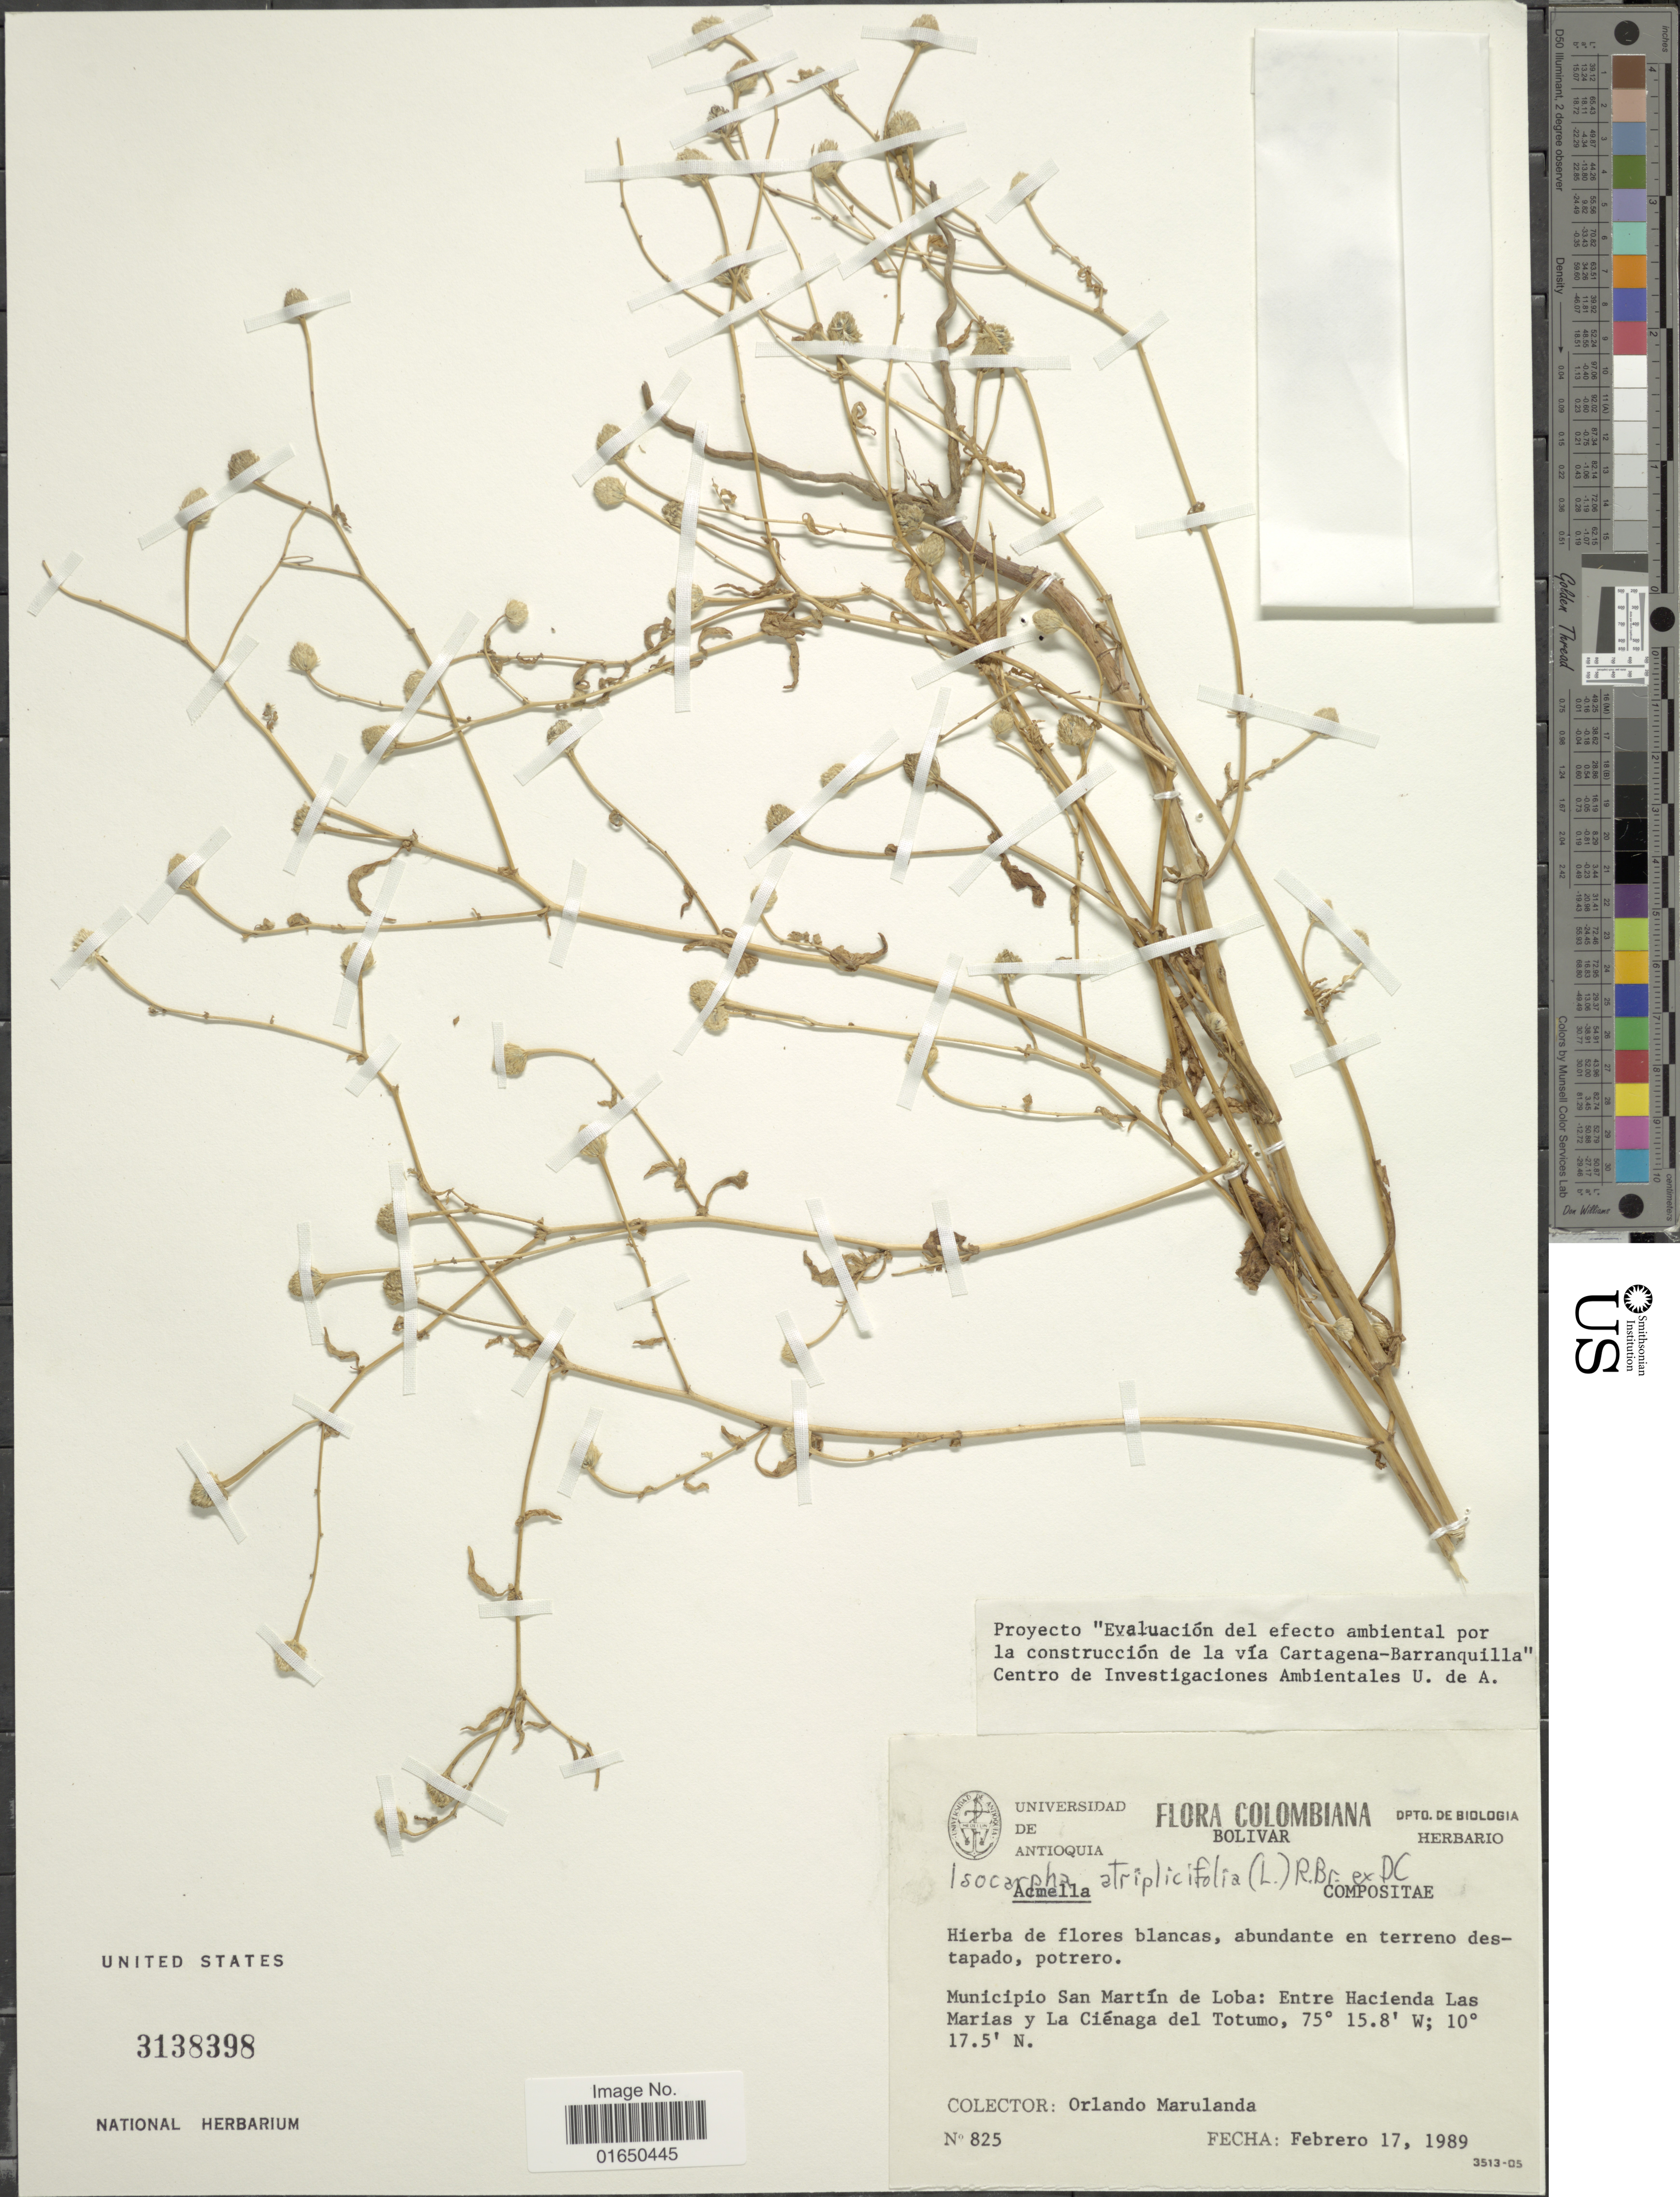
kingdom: Plantae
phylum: Tracheophyta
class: Magnoliopsida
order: Asterales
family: Asteraceae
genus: Isocarpha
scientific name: Isocarpha atriplicifolia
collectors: O. Marulanda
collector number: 825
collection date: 1989-02-17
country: Colombia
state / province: Bolívar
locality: Municipios San Martin de Loba: Entre Hacienda Las Marias y La Cienaga del Totumo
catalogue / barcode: US 3138398